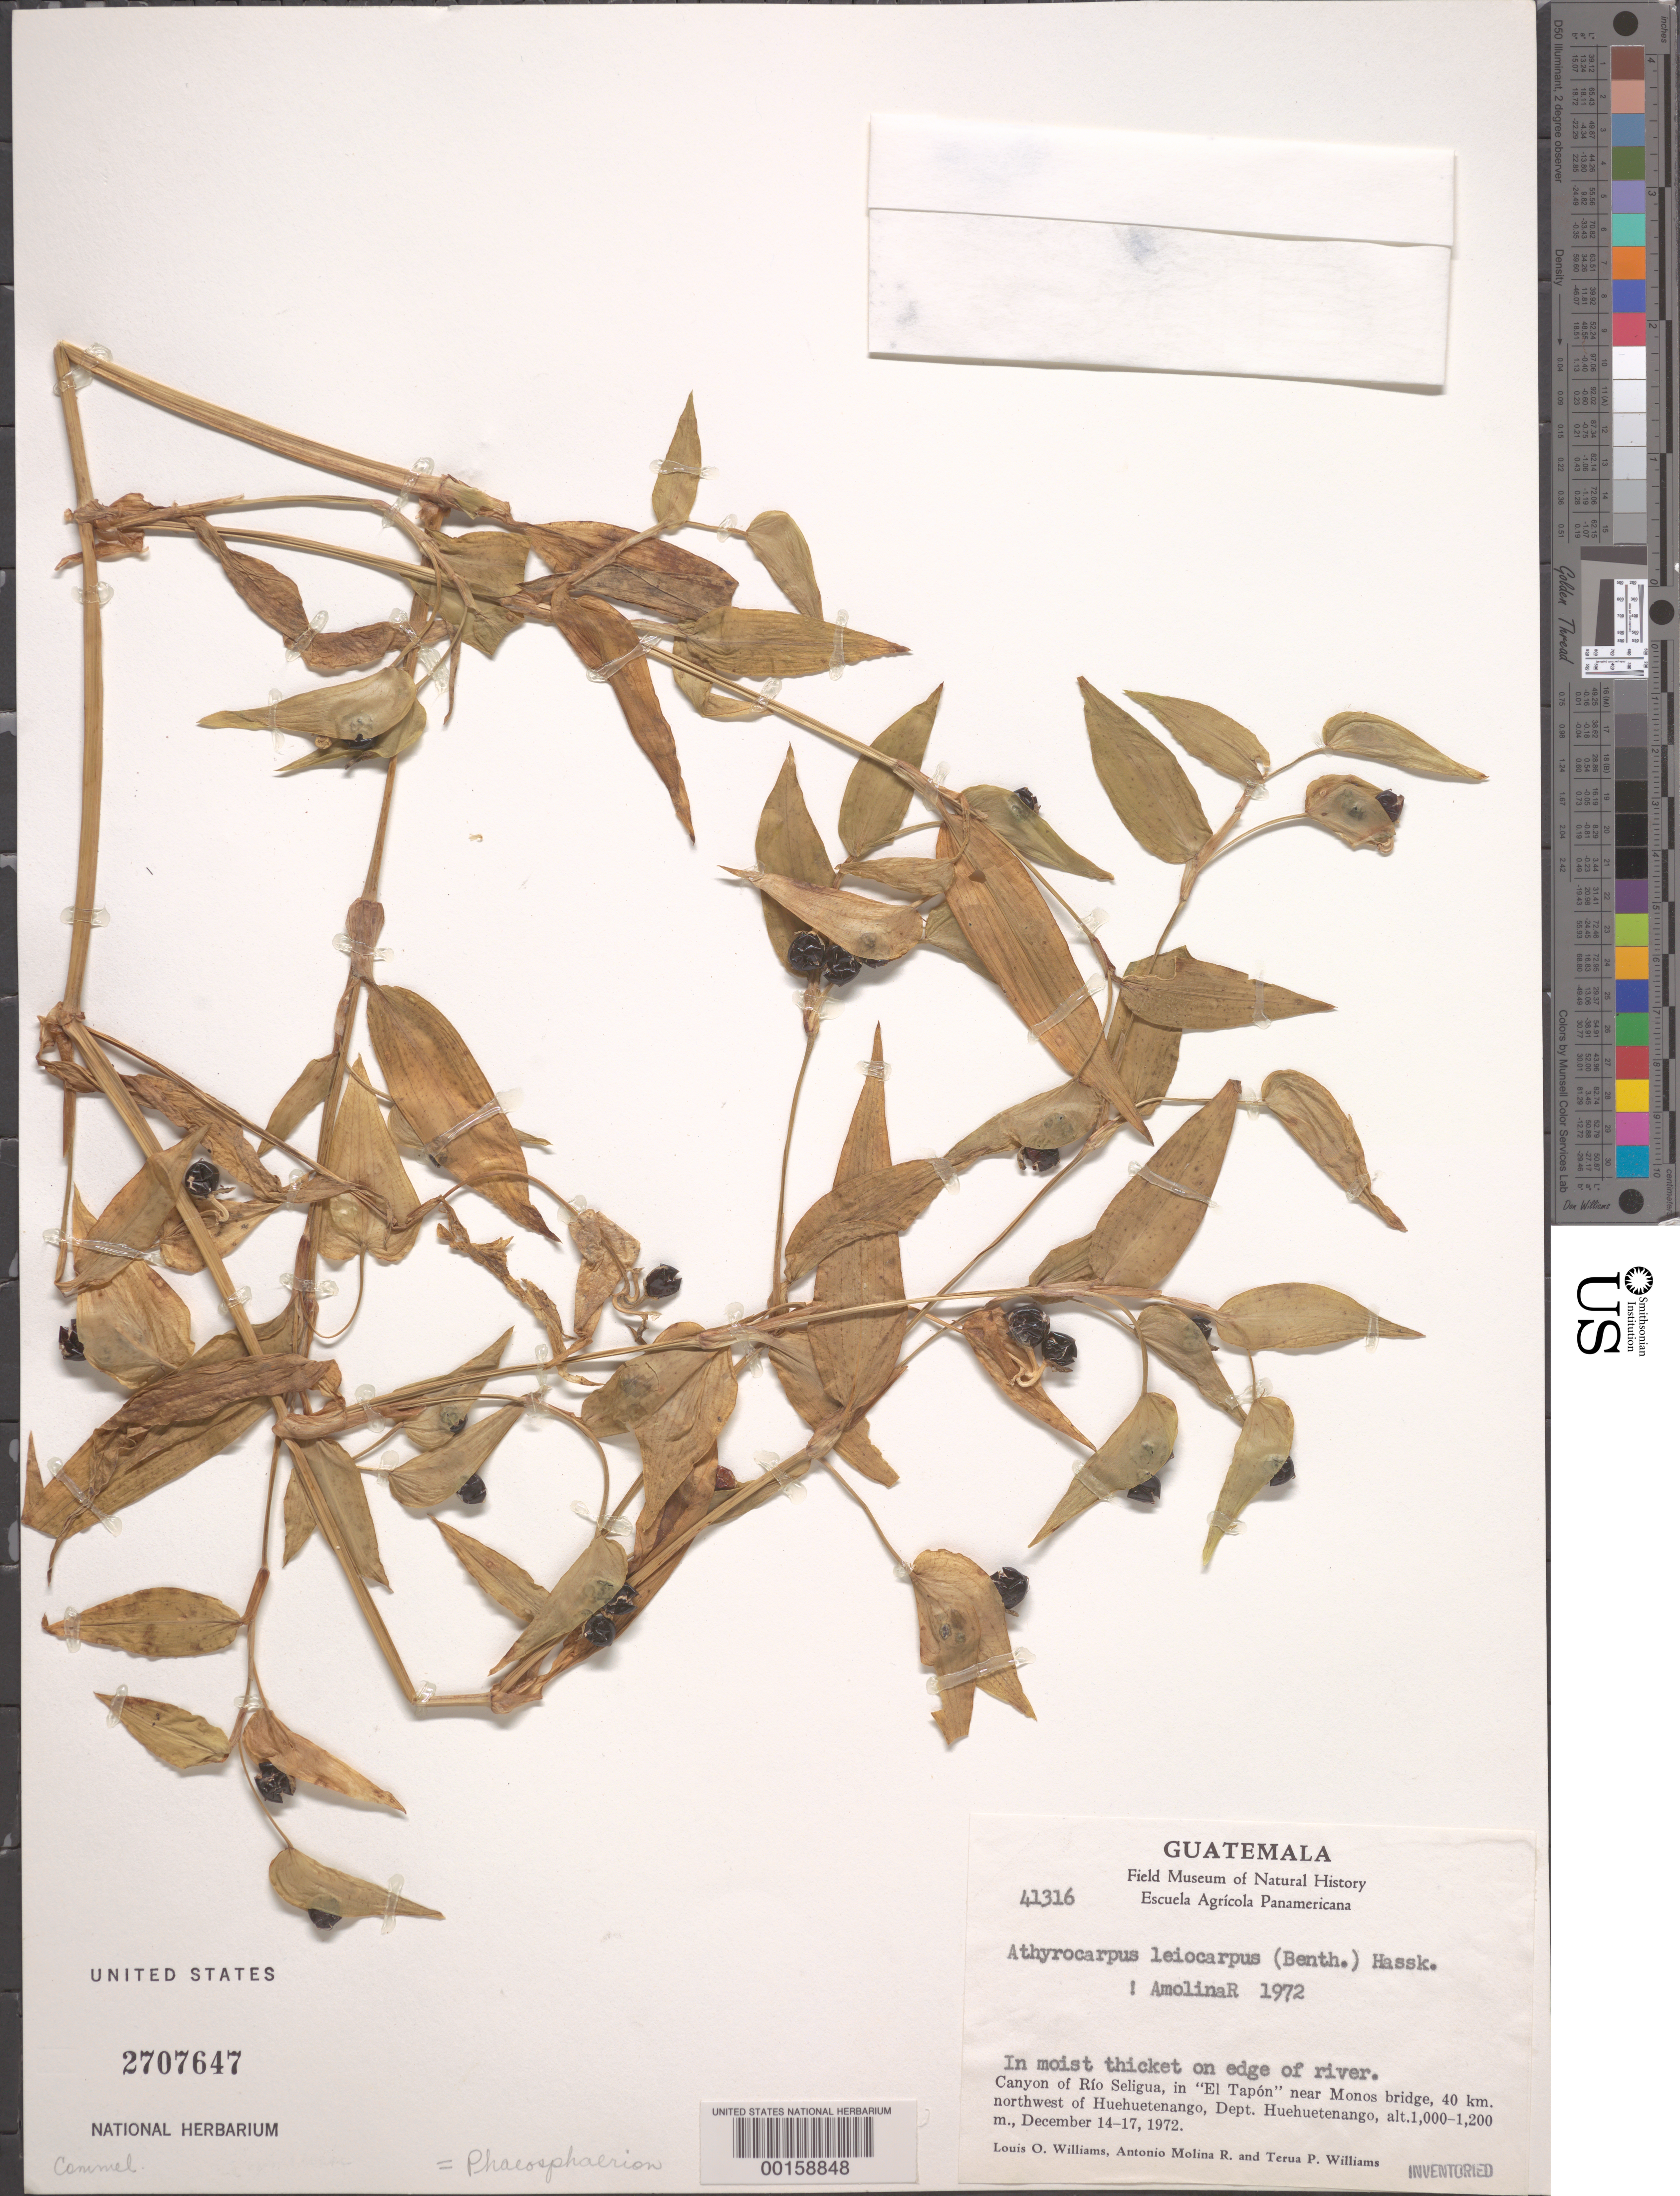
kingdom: Plantae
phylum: Tracheophyta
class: Liliopsida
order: Commelinales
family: Commelinaceae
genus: Commelina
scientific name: Commelina leiocarpa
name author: Benth.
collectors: L. O. Williams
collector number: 41316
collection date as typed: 14 Dec 1972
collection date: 1972-12-14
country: Guatemala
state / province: Huehuetenango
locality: Rio Selegua canyon; "El Tapon" near Monos bridge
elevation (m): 1000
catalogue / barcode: US 2707647